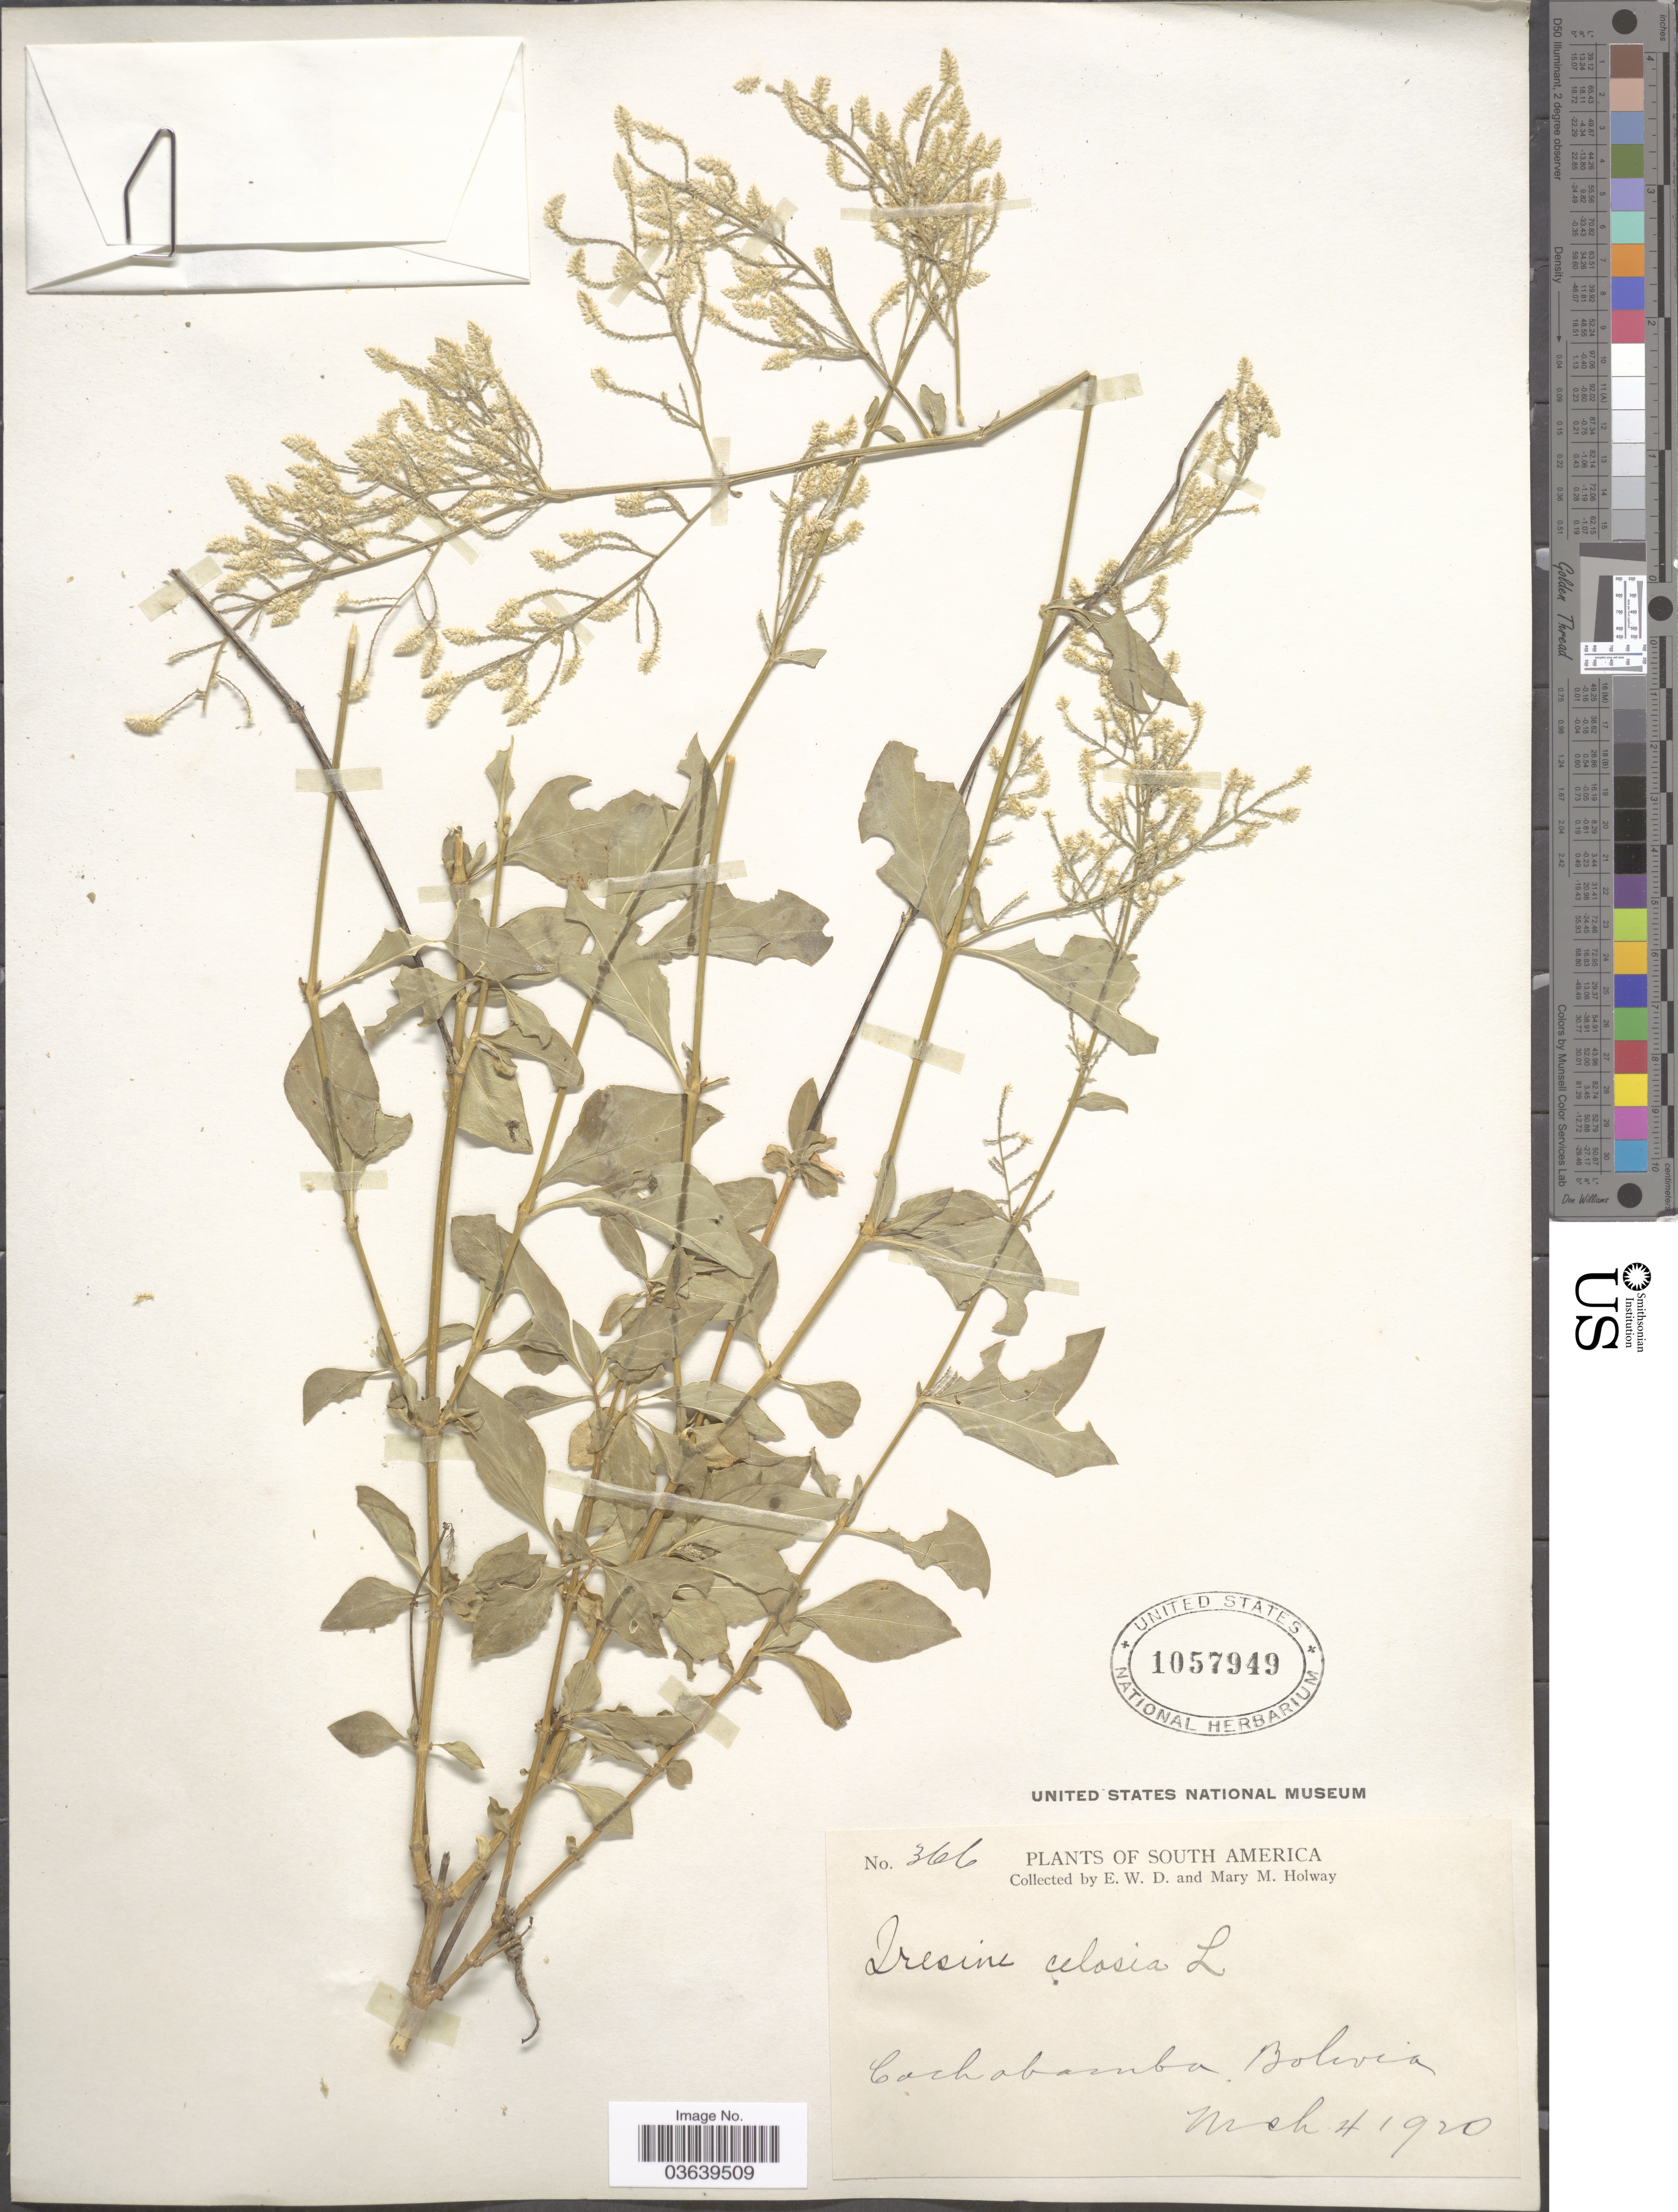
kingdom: Plantae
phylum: Tracheophyta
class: Magnoliopsida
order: Caryophyllales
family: Amaranthaceae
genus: Iresine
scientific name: Iresine celosia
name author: L.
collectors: E. W. D. Holway & M. M. Holway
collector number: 366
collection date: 1920-03-04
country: Bolivia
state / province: Cochabamba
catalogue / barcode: US 1057949